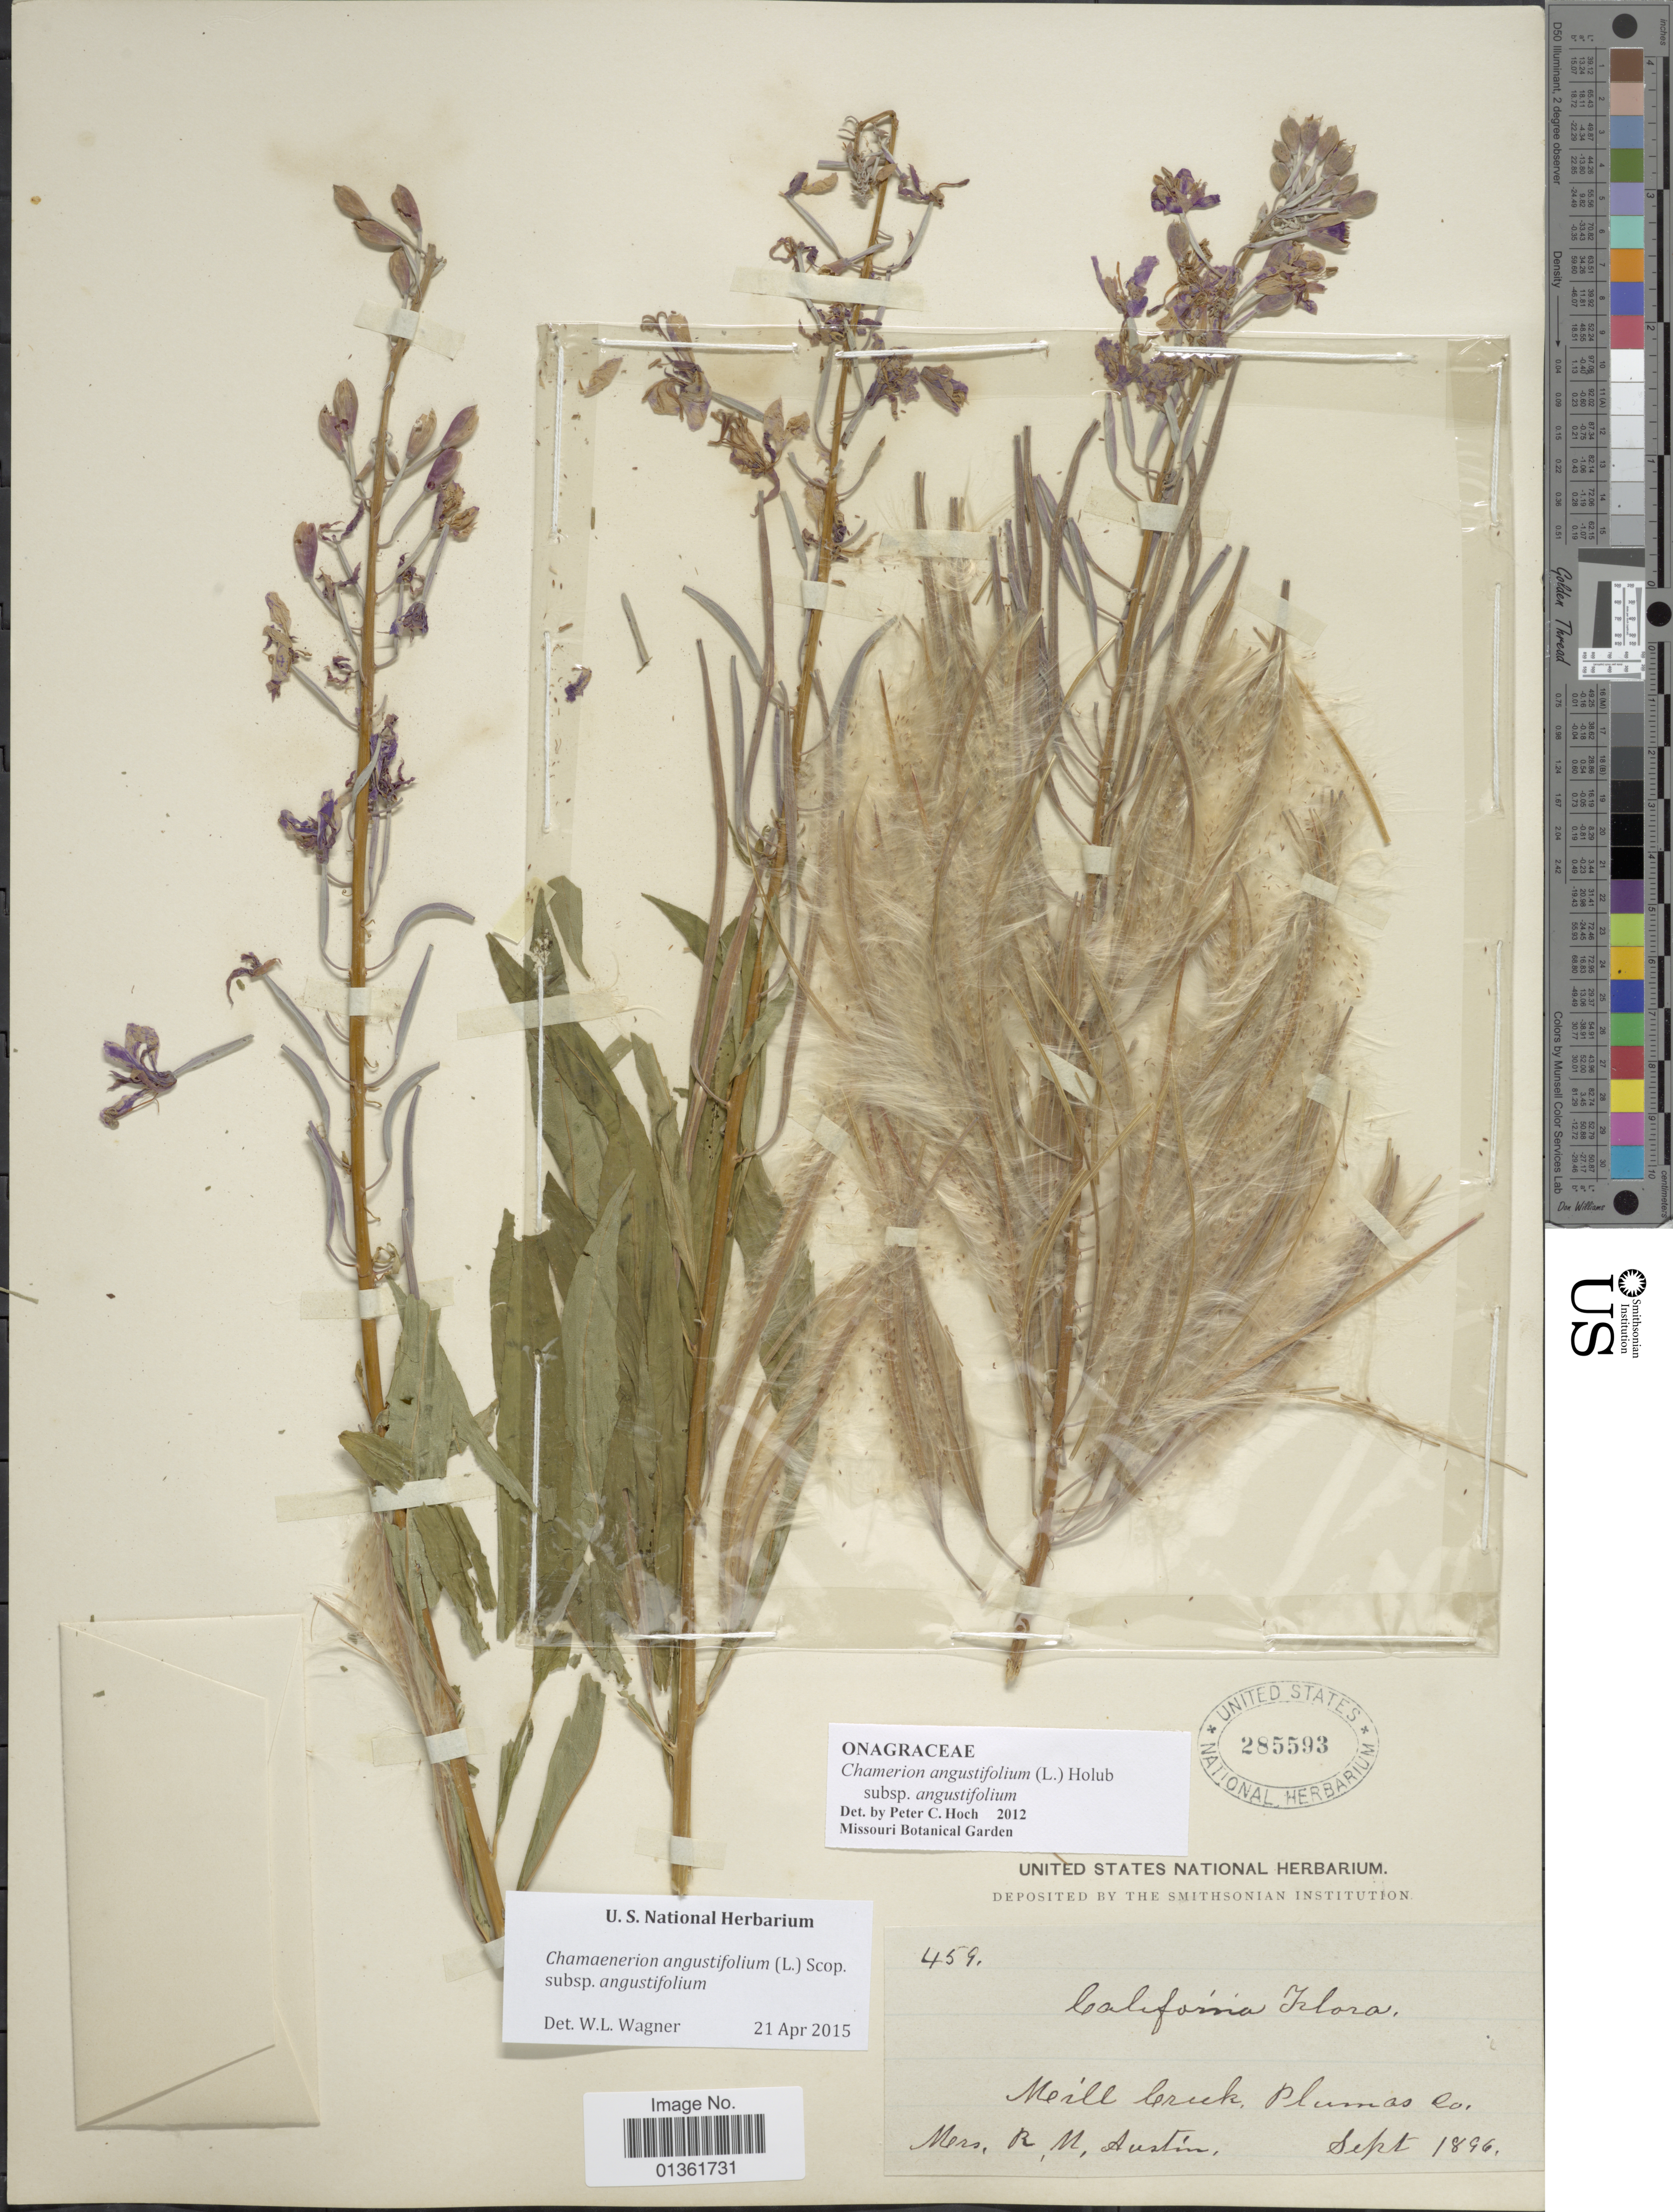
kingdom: Plantae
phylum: Tracheophyta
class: Magnoliopsida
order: Myrtales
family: Onagraceae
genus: Chamaenerion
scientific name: Chamaenerion angustifolium subsp. angustifolium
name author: (L.) Scop.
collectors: R. Austin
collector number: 459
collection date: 1896-09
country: United States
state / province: California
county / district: Plumas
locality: Mill Creek, Plumas Co.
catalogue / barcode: US 285593